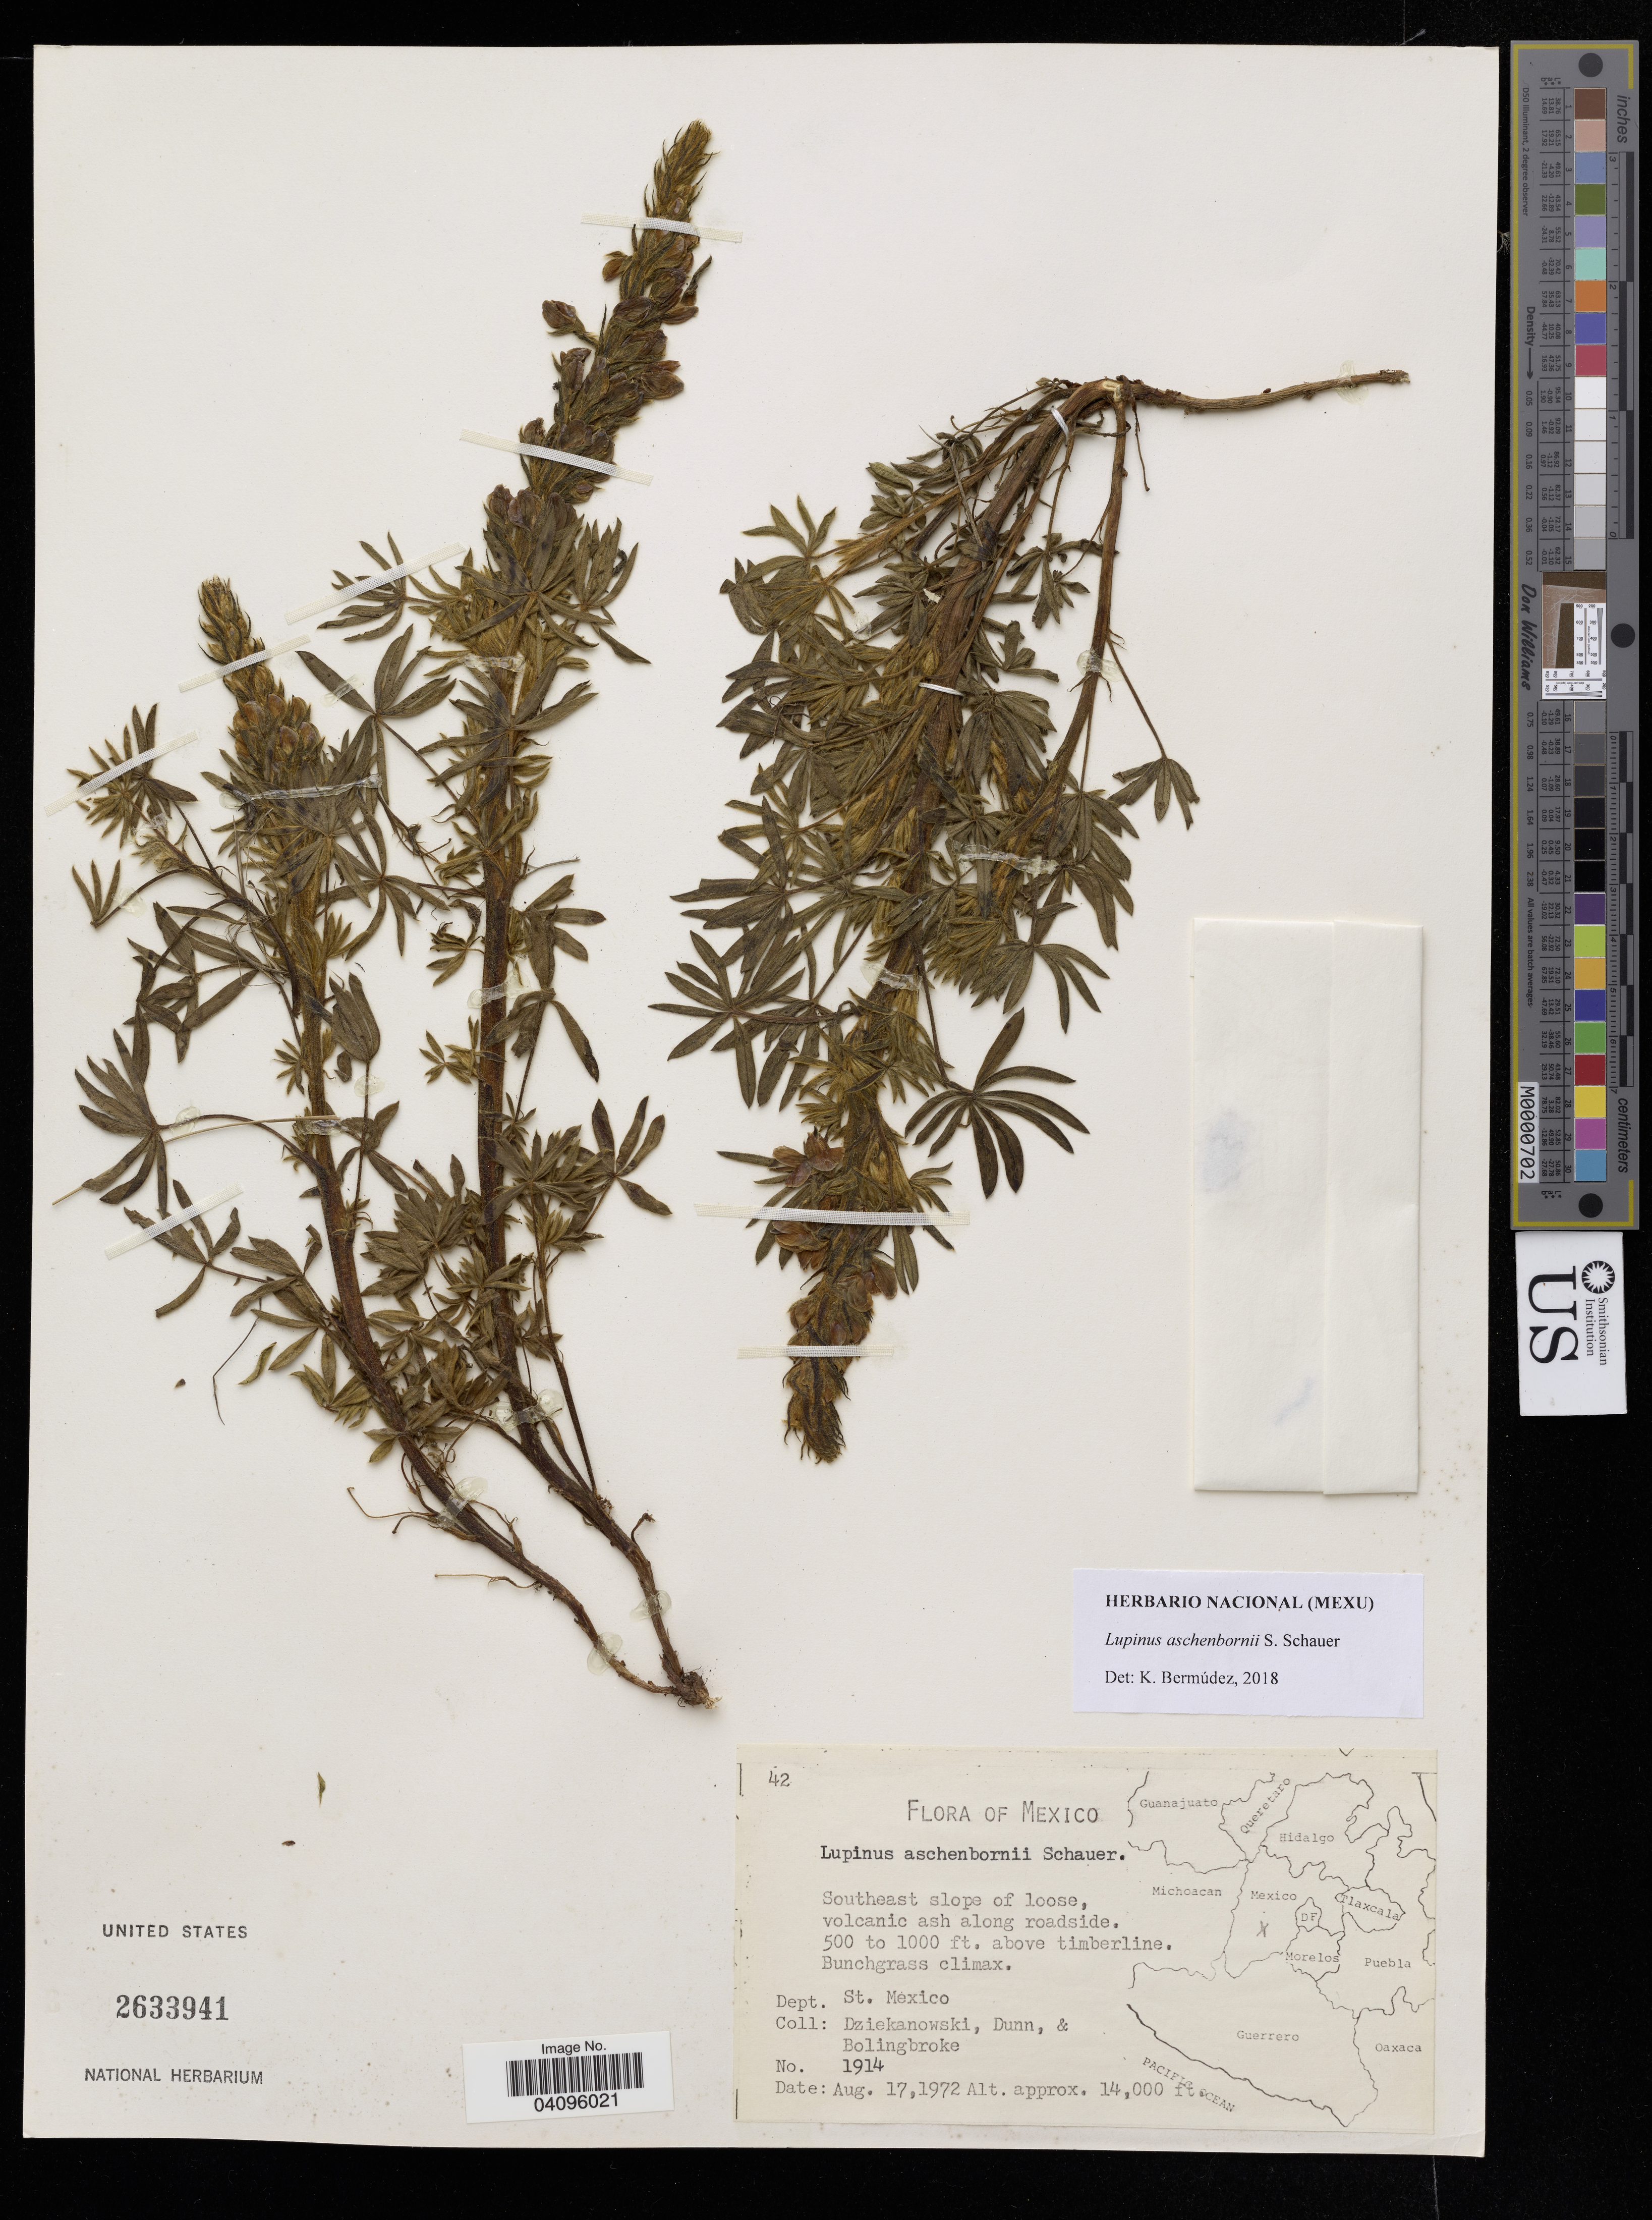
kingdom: Plantae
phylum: Tracheophyta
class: Magnoliopsida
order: Fabales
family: Fabaceae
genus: Lupinus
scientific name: Lupinus aschenbornii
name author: S. Schauer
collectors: Dziekanowski, -- Dunn & -. Bolingbroke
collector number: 1914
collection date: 1972-08-17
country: Mexico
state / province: México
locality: Southeast slope of loose, volcanic ash along roadside. 500 to 1000 ft. above timberline.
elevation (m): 4267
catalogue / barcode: US 2633941